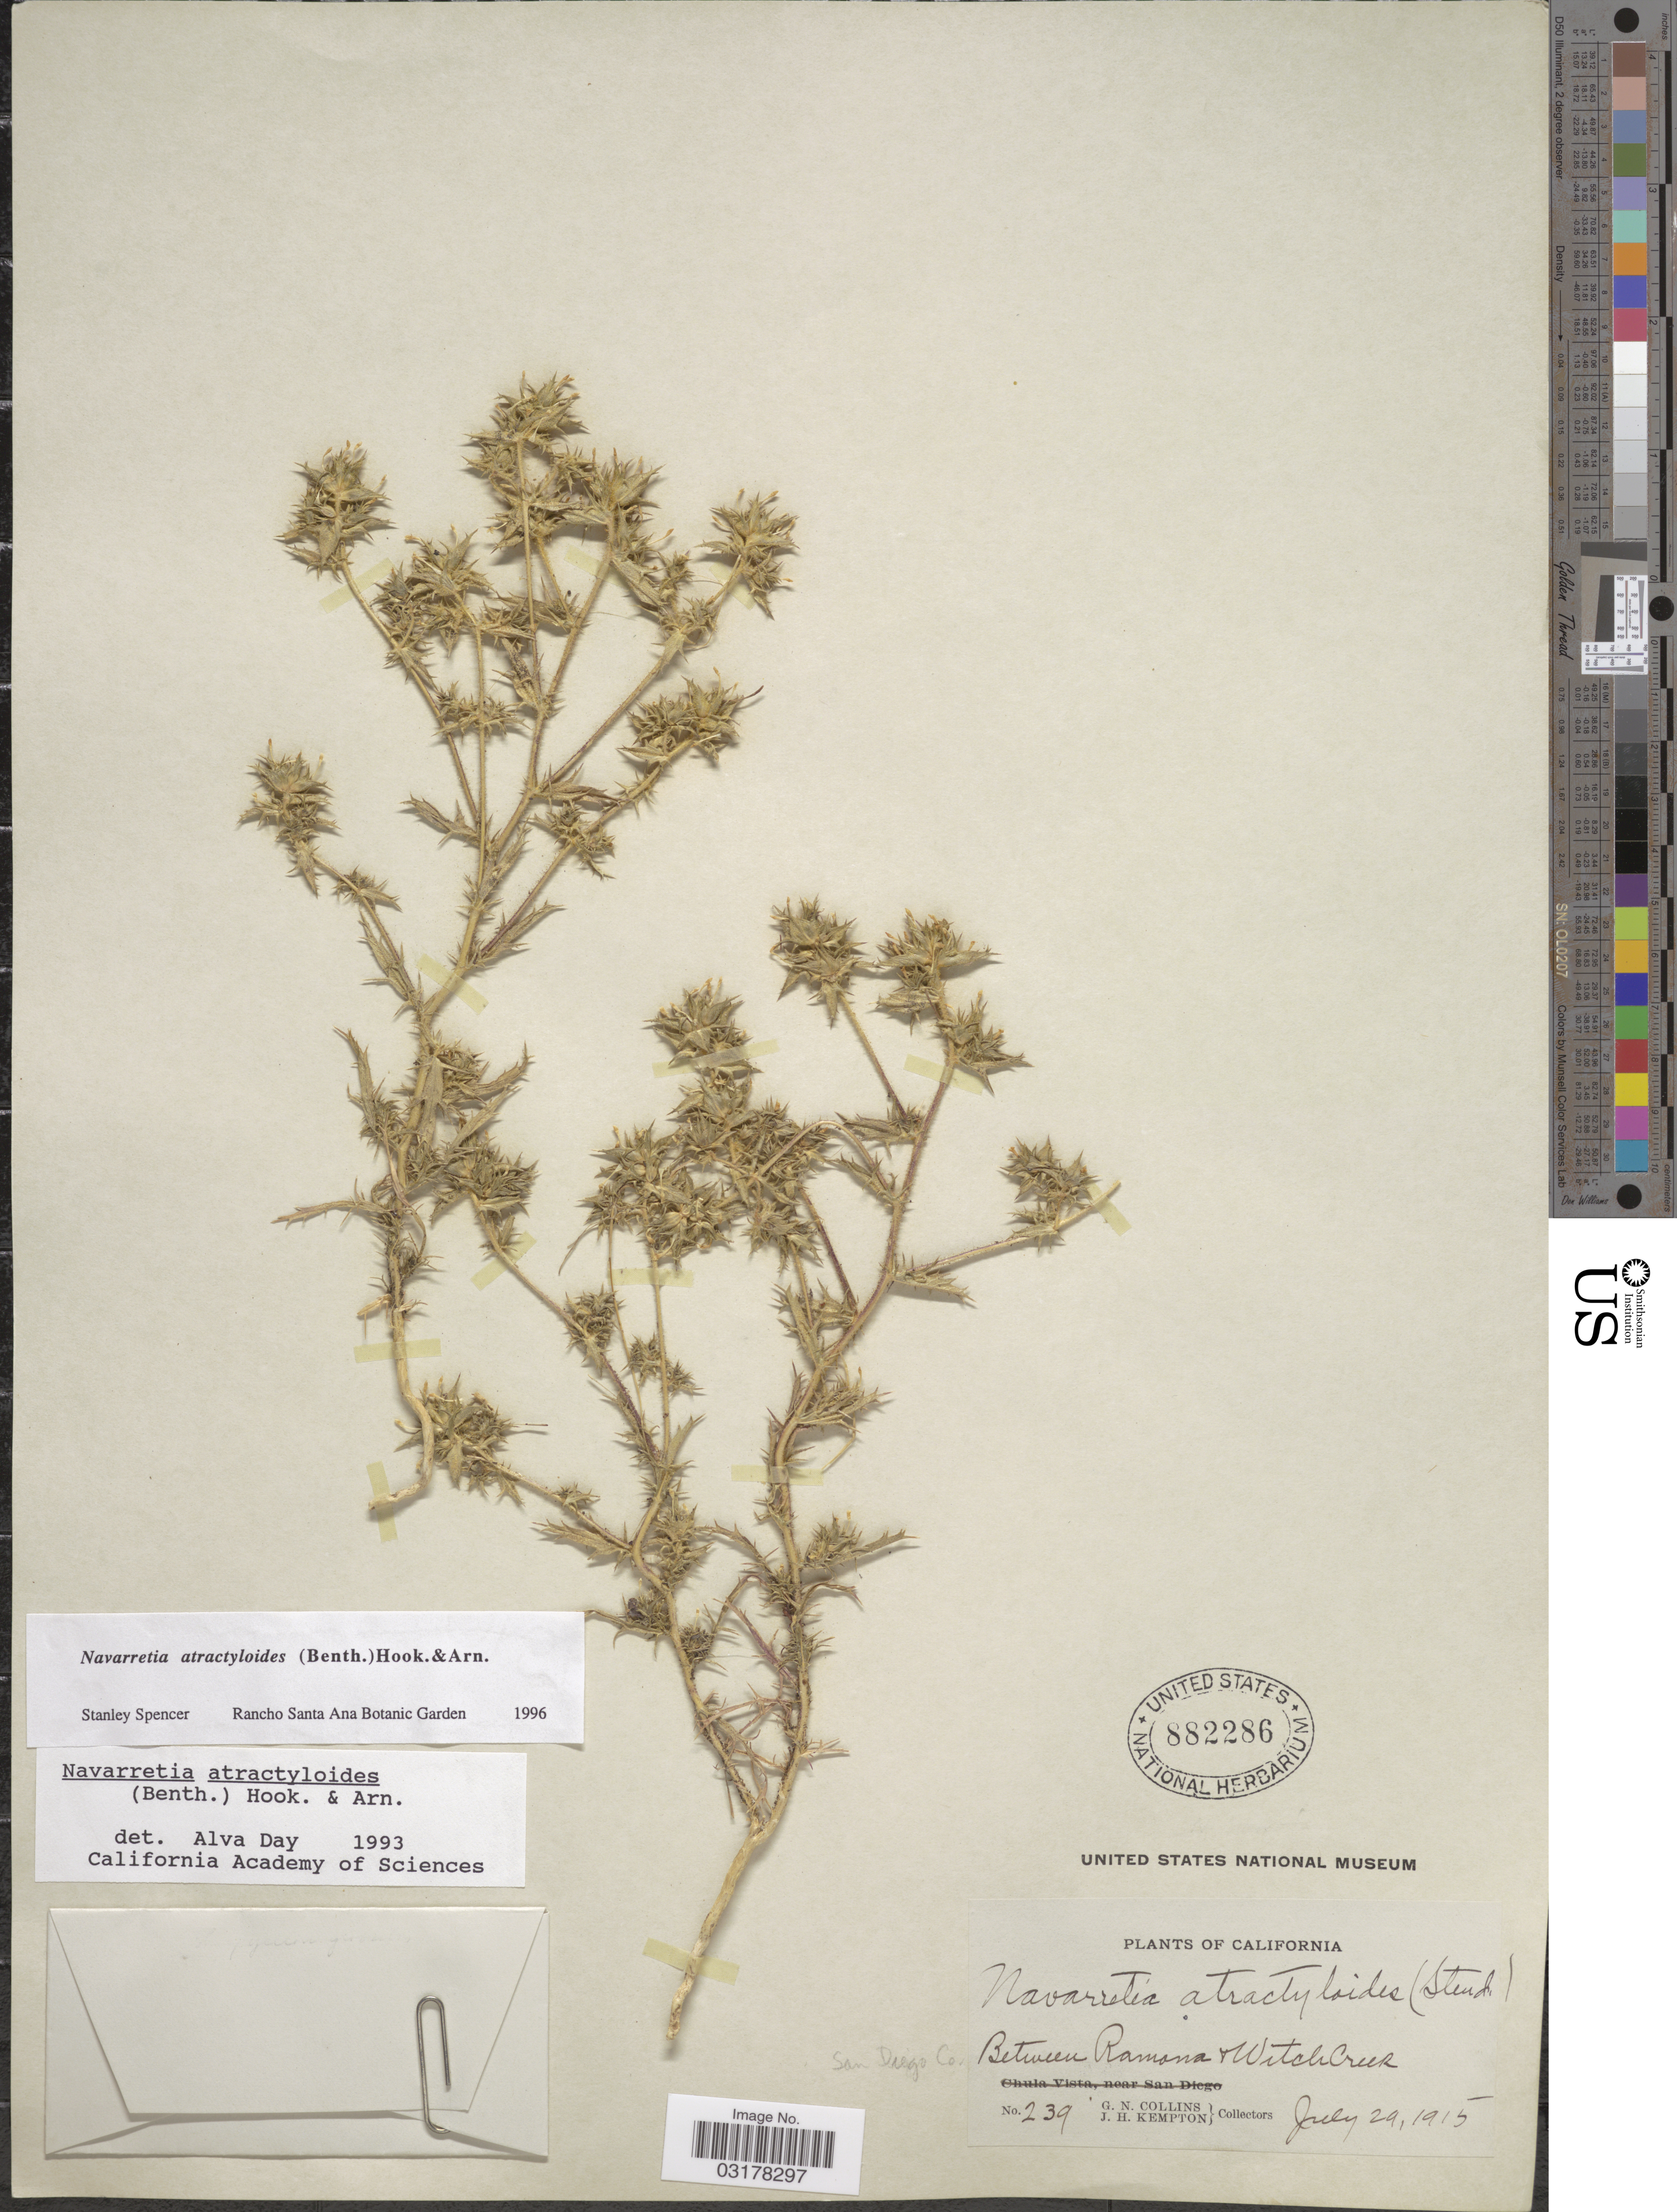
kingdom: Plantae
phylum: Tracheophyta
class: Magnoliopsida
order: Ericales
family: Polemoniaceae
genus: Navarretia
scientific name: Navarretia atractyloides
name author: (Benth.) Hook. & Arn.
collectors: G. Collins & J. H. Kempton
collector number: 239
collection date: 1915-07-29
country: United States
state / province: California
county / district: San Diego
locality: Between Ramona & Witch Creek. San Diego Co.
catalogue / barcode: US 882286